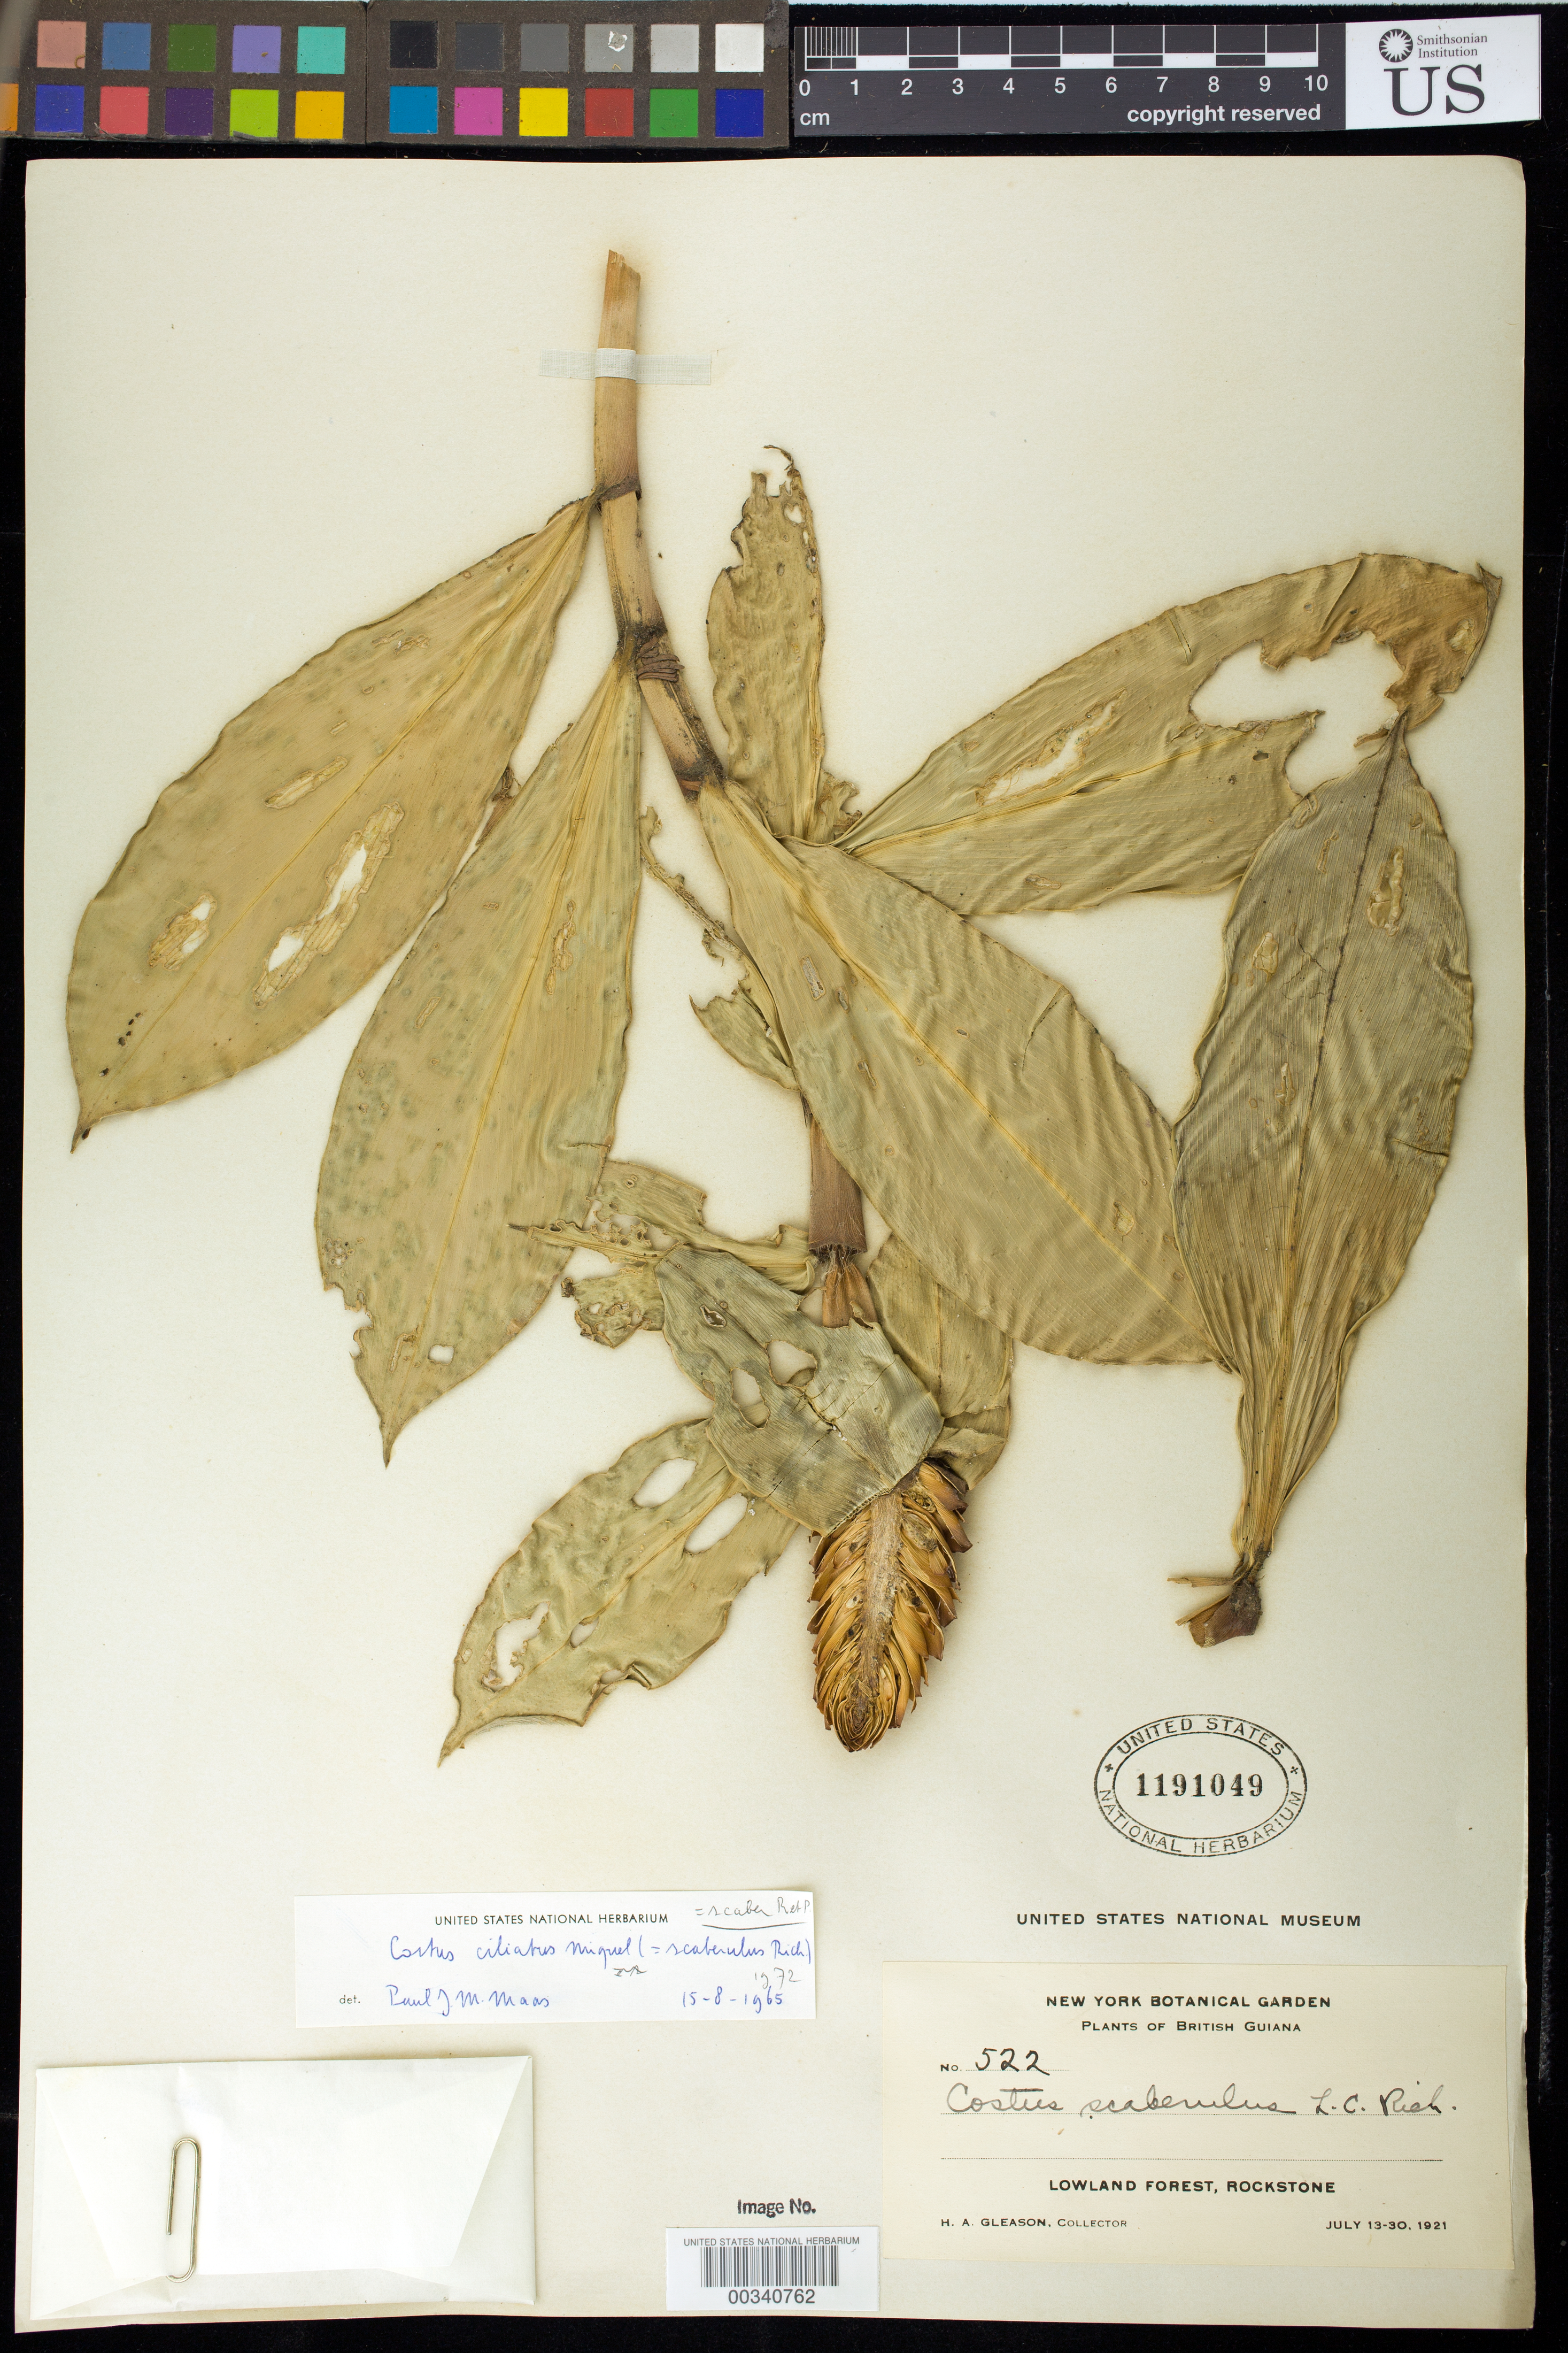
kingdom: Plantae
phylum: Tracheophyta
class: Liliopsida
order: Zingiberales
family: Costaceae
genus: Costus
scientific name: Costus scaber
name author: Ruiz & Pav.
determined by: Maas, Paul J. M.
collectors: H. A. Gleason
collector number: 522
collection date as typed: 13 Jul 1921 to 30 Jul 1921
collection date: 1921-07-13/1921-07-30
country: Guyana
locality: Plants of british guiana, lowland forest, rockstone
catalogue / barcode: US 1191049